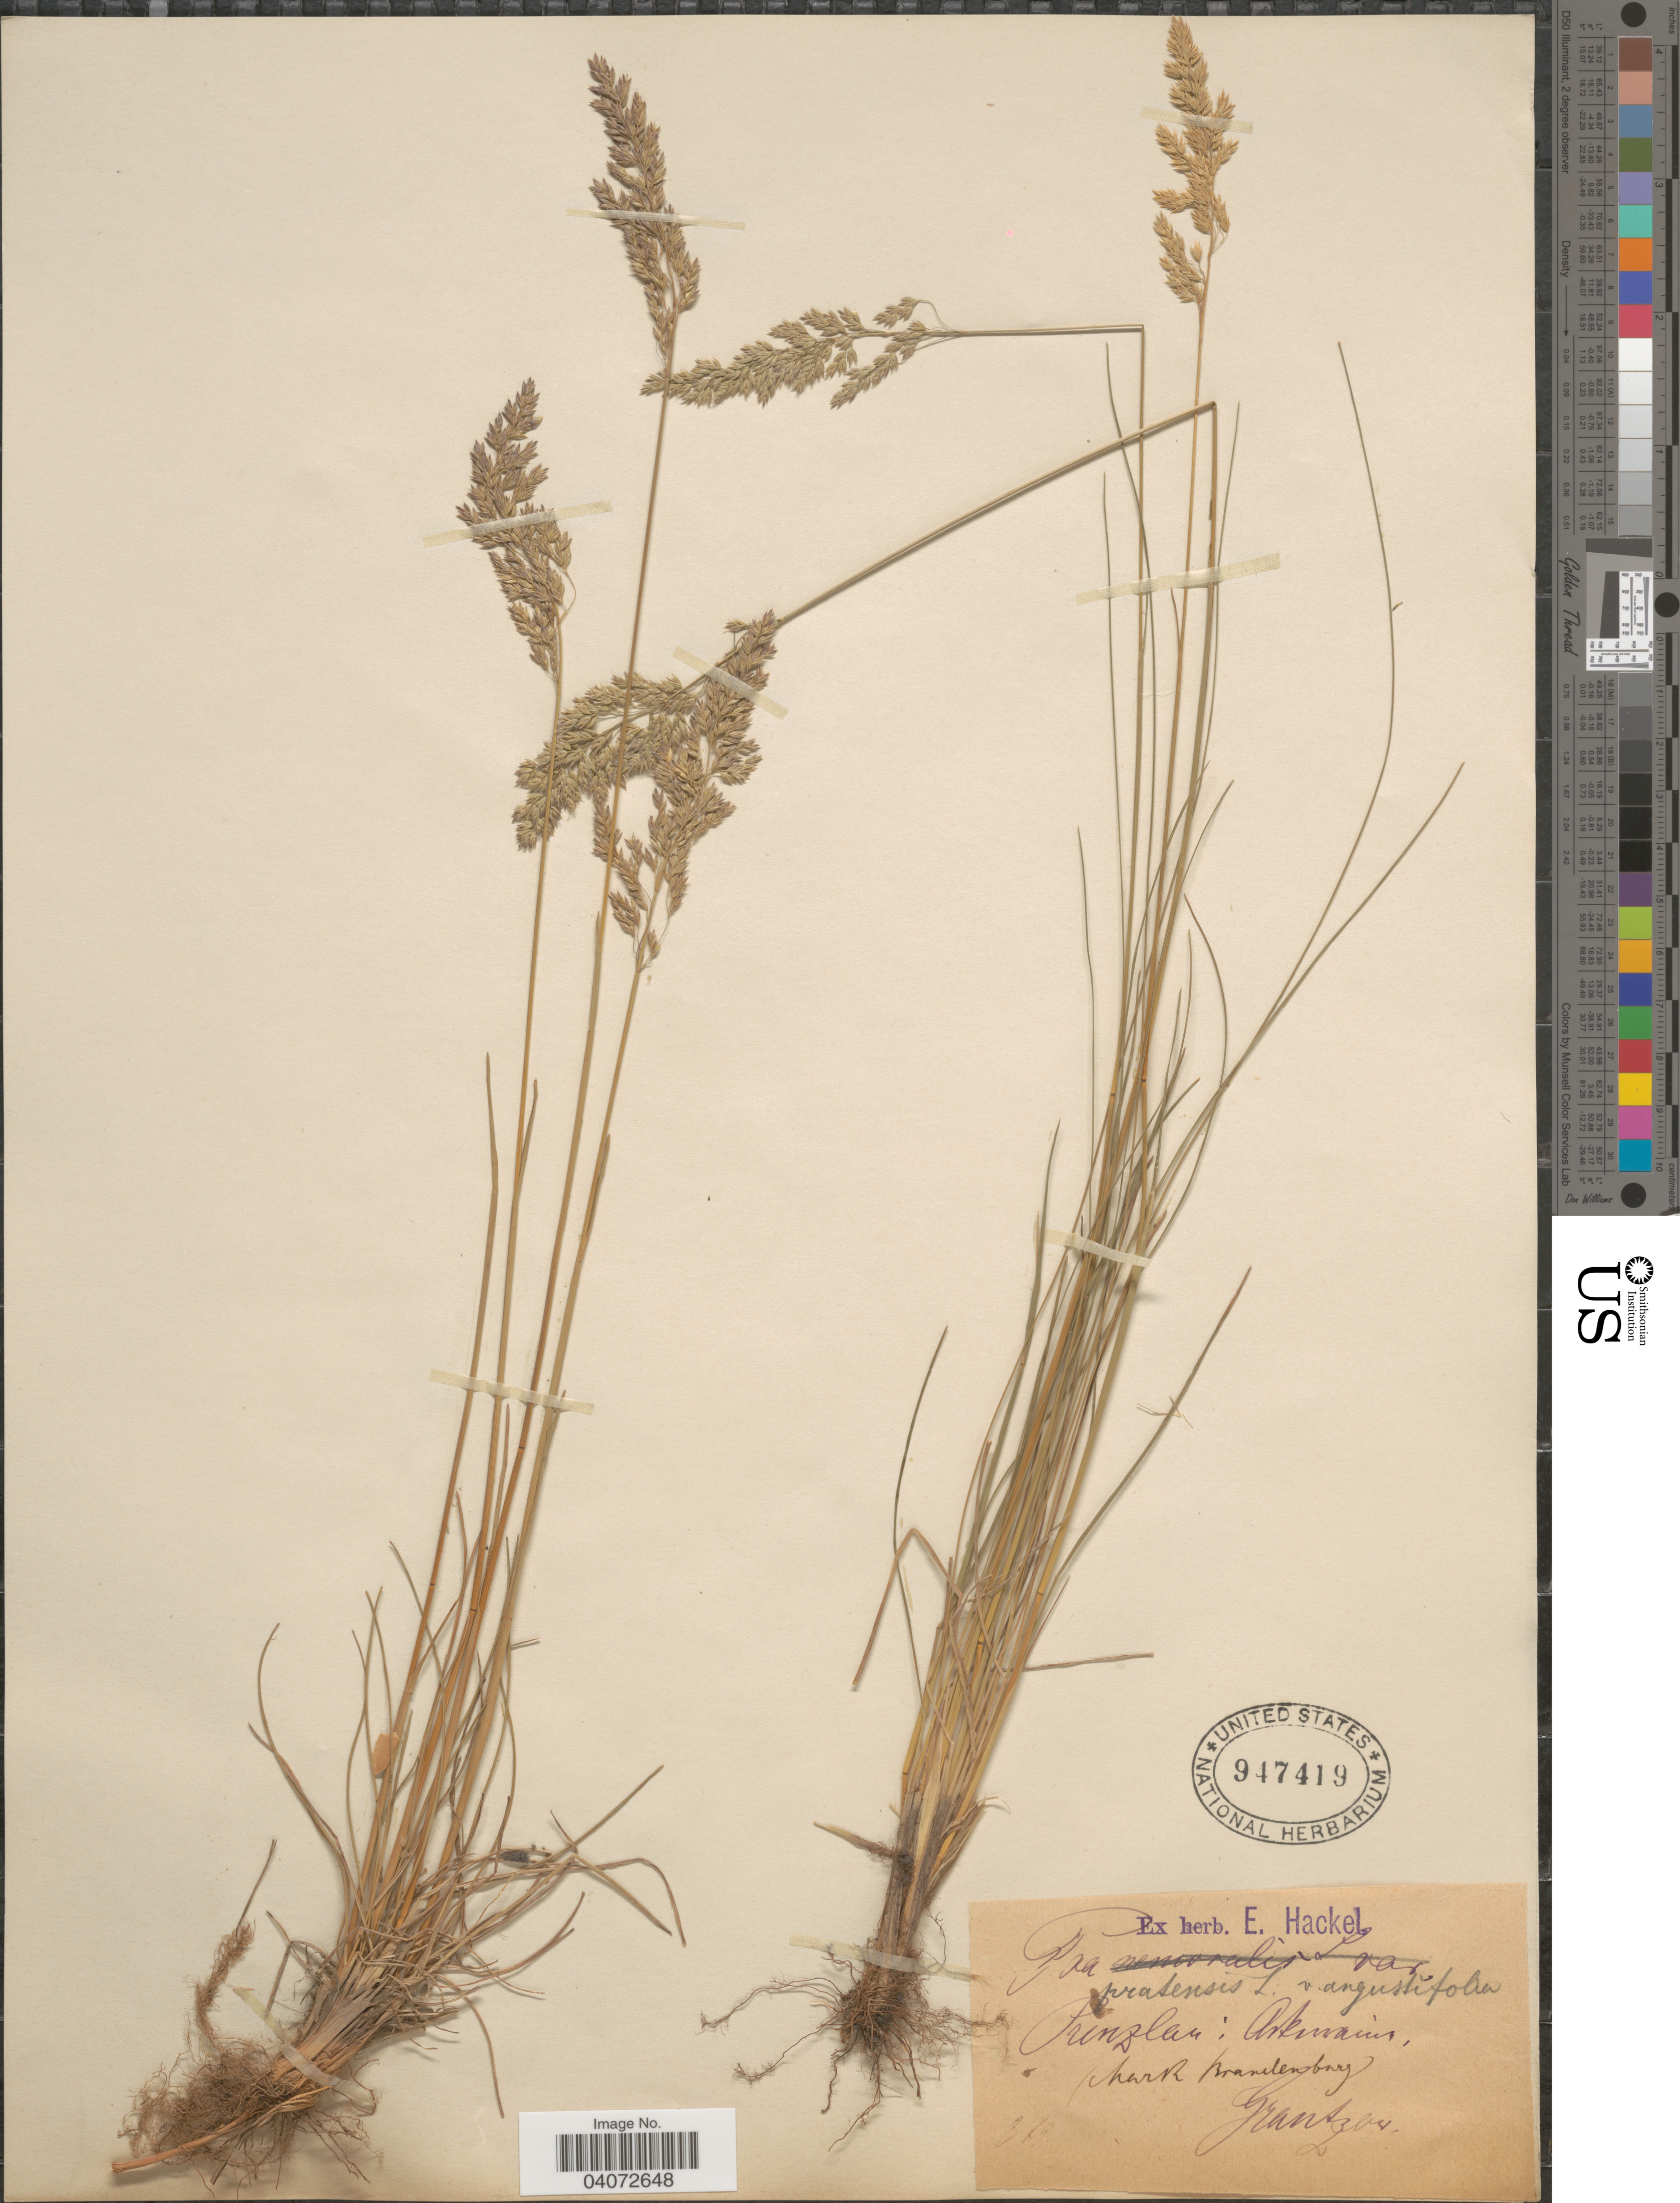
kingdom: Plantae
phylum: Tracheophyta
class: Liliopsida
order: Poales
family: Poaceae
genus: Poa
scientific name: Poa pratensis subsp. angustifolia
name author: (L.) Lej.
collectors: Grantzow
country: Germany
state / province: Brandenburg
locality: Prenzlau: Arkinaim [interpreted] (Mark Brandenburg).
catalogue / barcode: US 947419